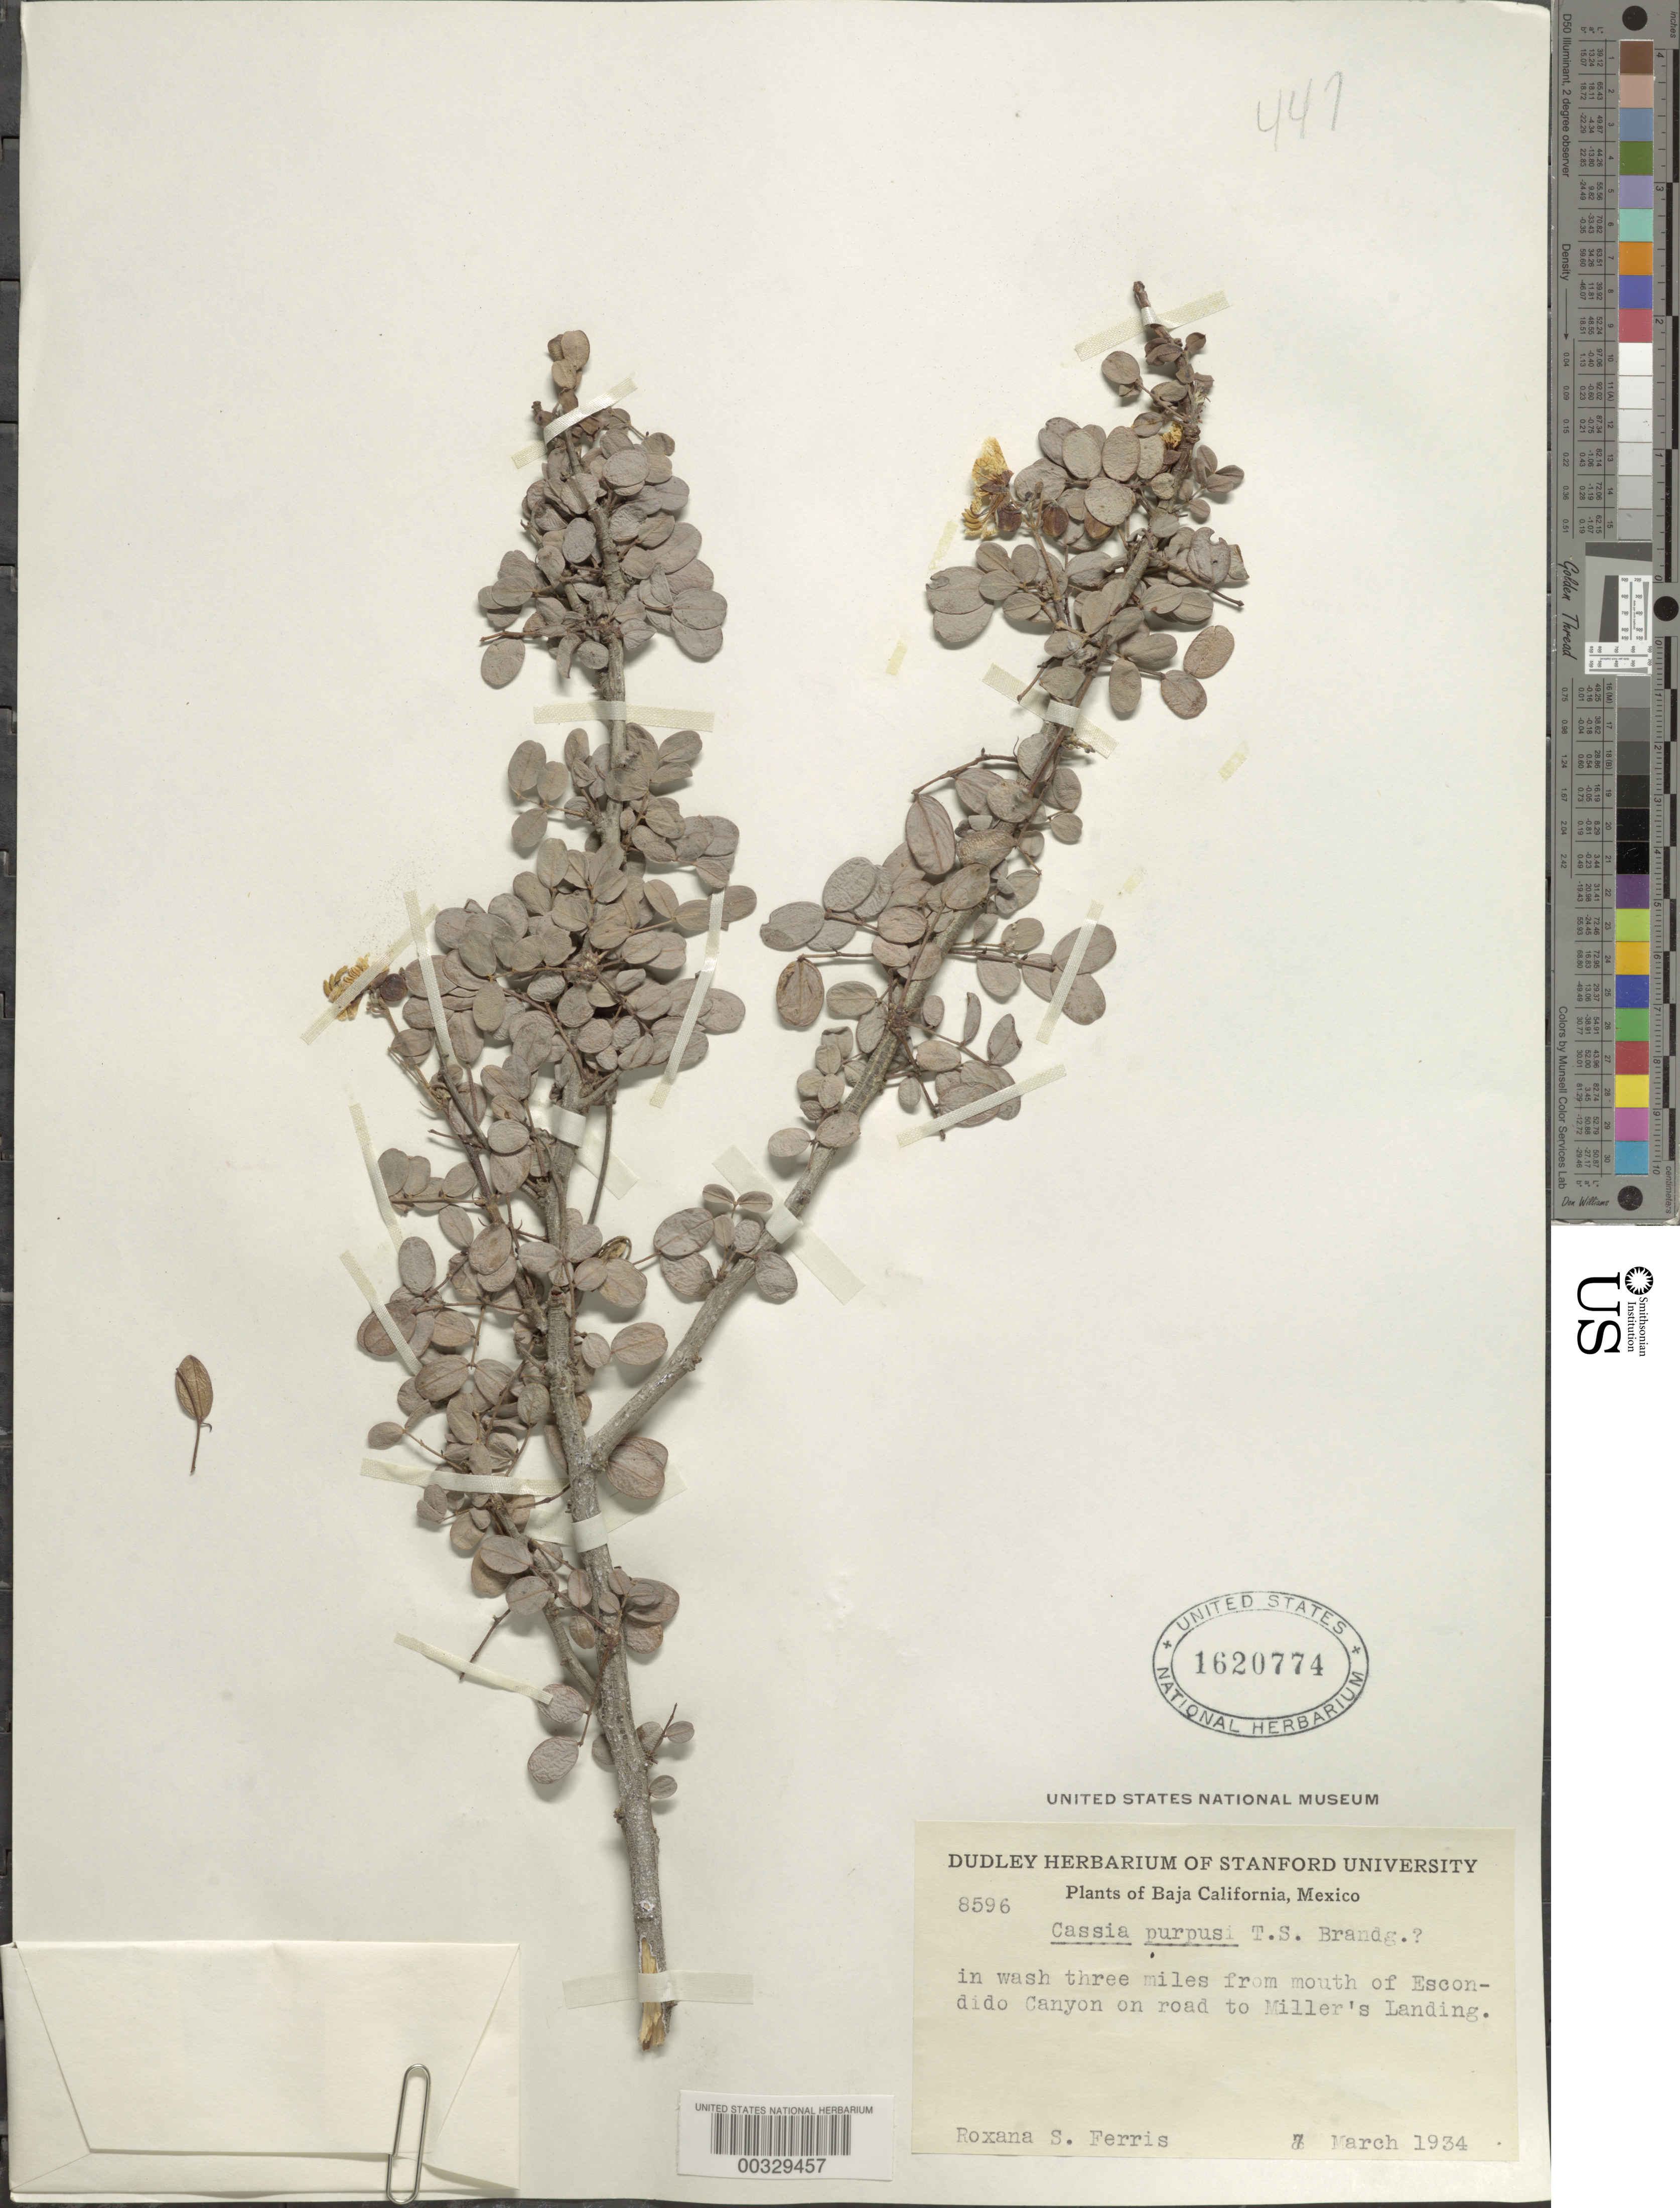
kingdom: Plantae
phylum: Tracheophyta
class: Magnoliopsida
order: Fabales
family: Fabaceae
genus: Senna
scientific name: Senna purpusii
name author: (Brandegee) H.S. Irwin & Barneby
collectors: R. S. Ferris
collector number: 8596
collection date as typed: Mar 1934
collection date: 1934-03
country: Mexico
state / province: Baja California Norte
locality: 3 mi from mouth of Escondido Canyon on road to Miller's Landing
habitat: In wash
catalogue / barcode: US 1620774